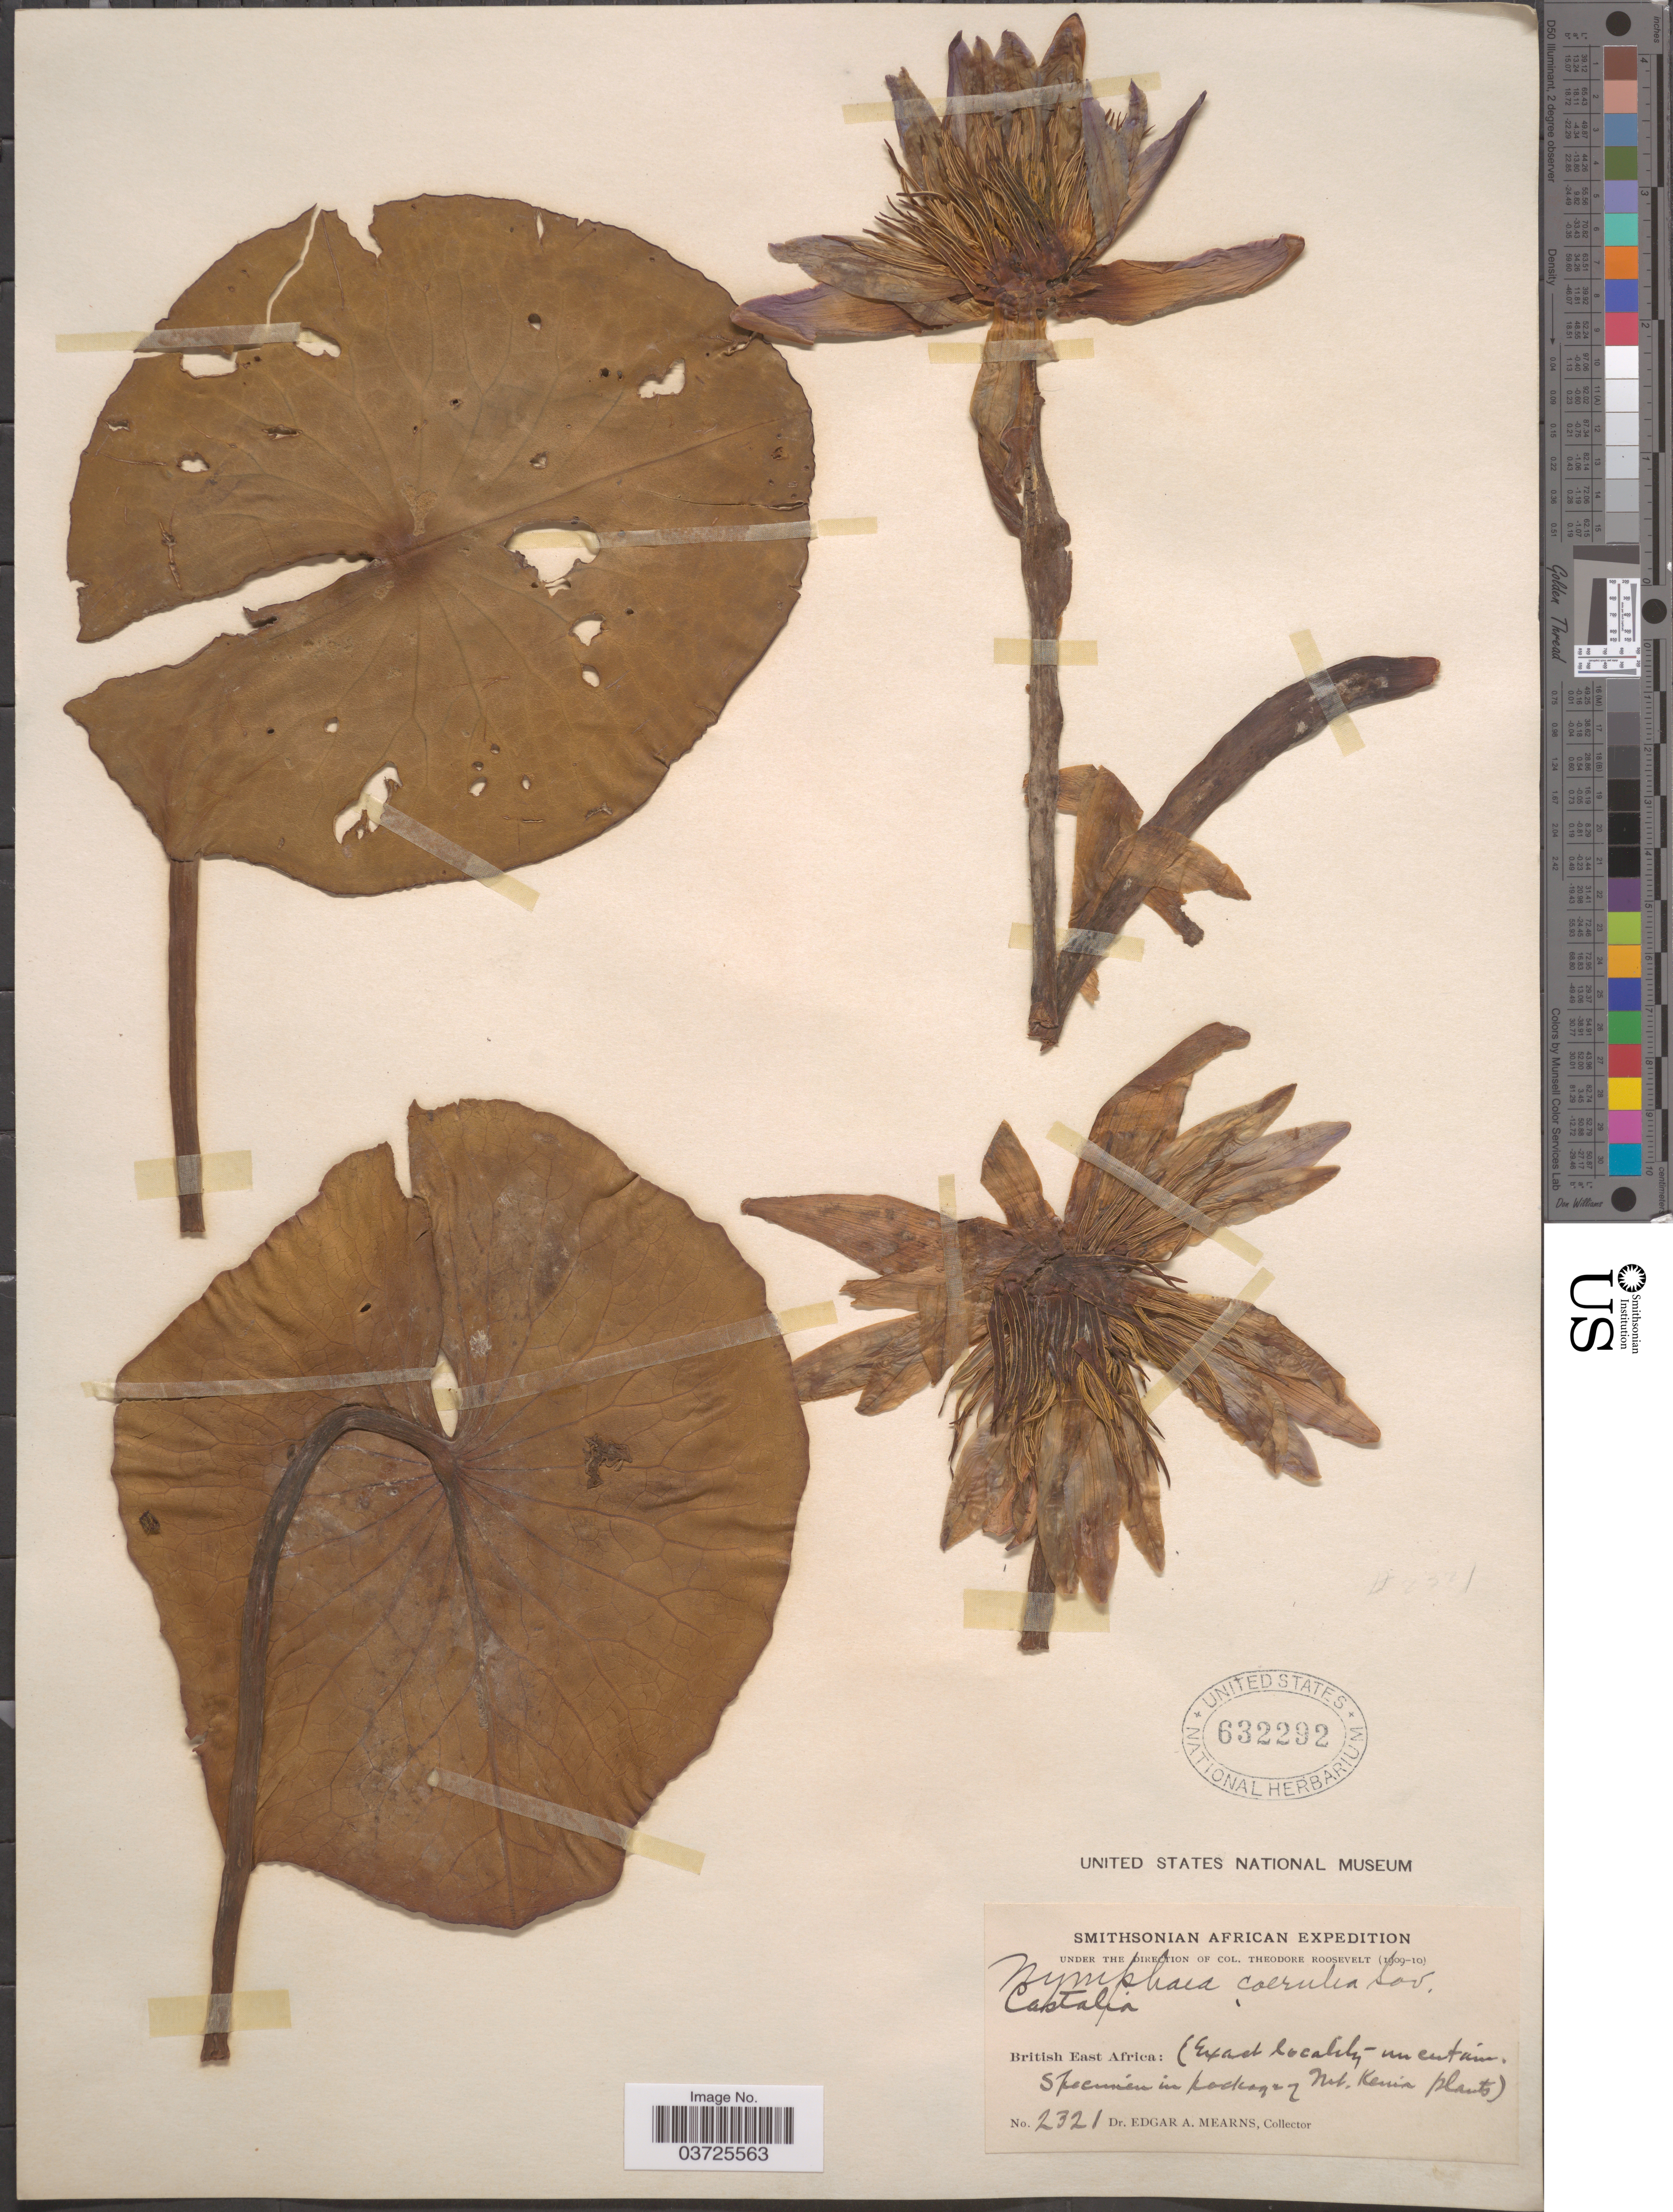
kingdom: Plantae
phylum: Tracheophyta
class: Magnoliopsida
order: Nymphaeales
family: Nymphaeaceae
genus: Nymphaea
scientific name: Nymphaea caerulea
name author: Savigny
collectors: E. A. Mearns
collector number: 2321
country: Kenya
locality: British East Africa.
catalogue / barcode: US 632292